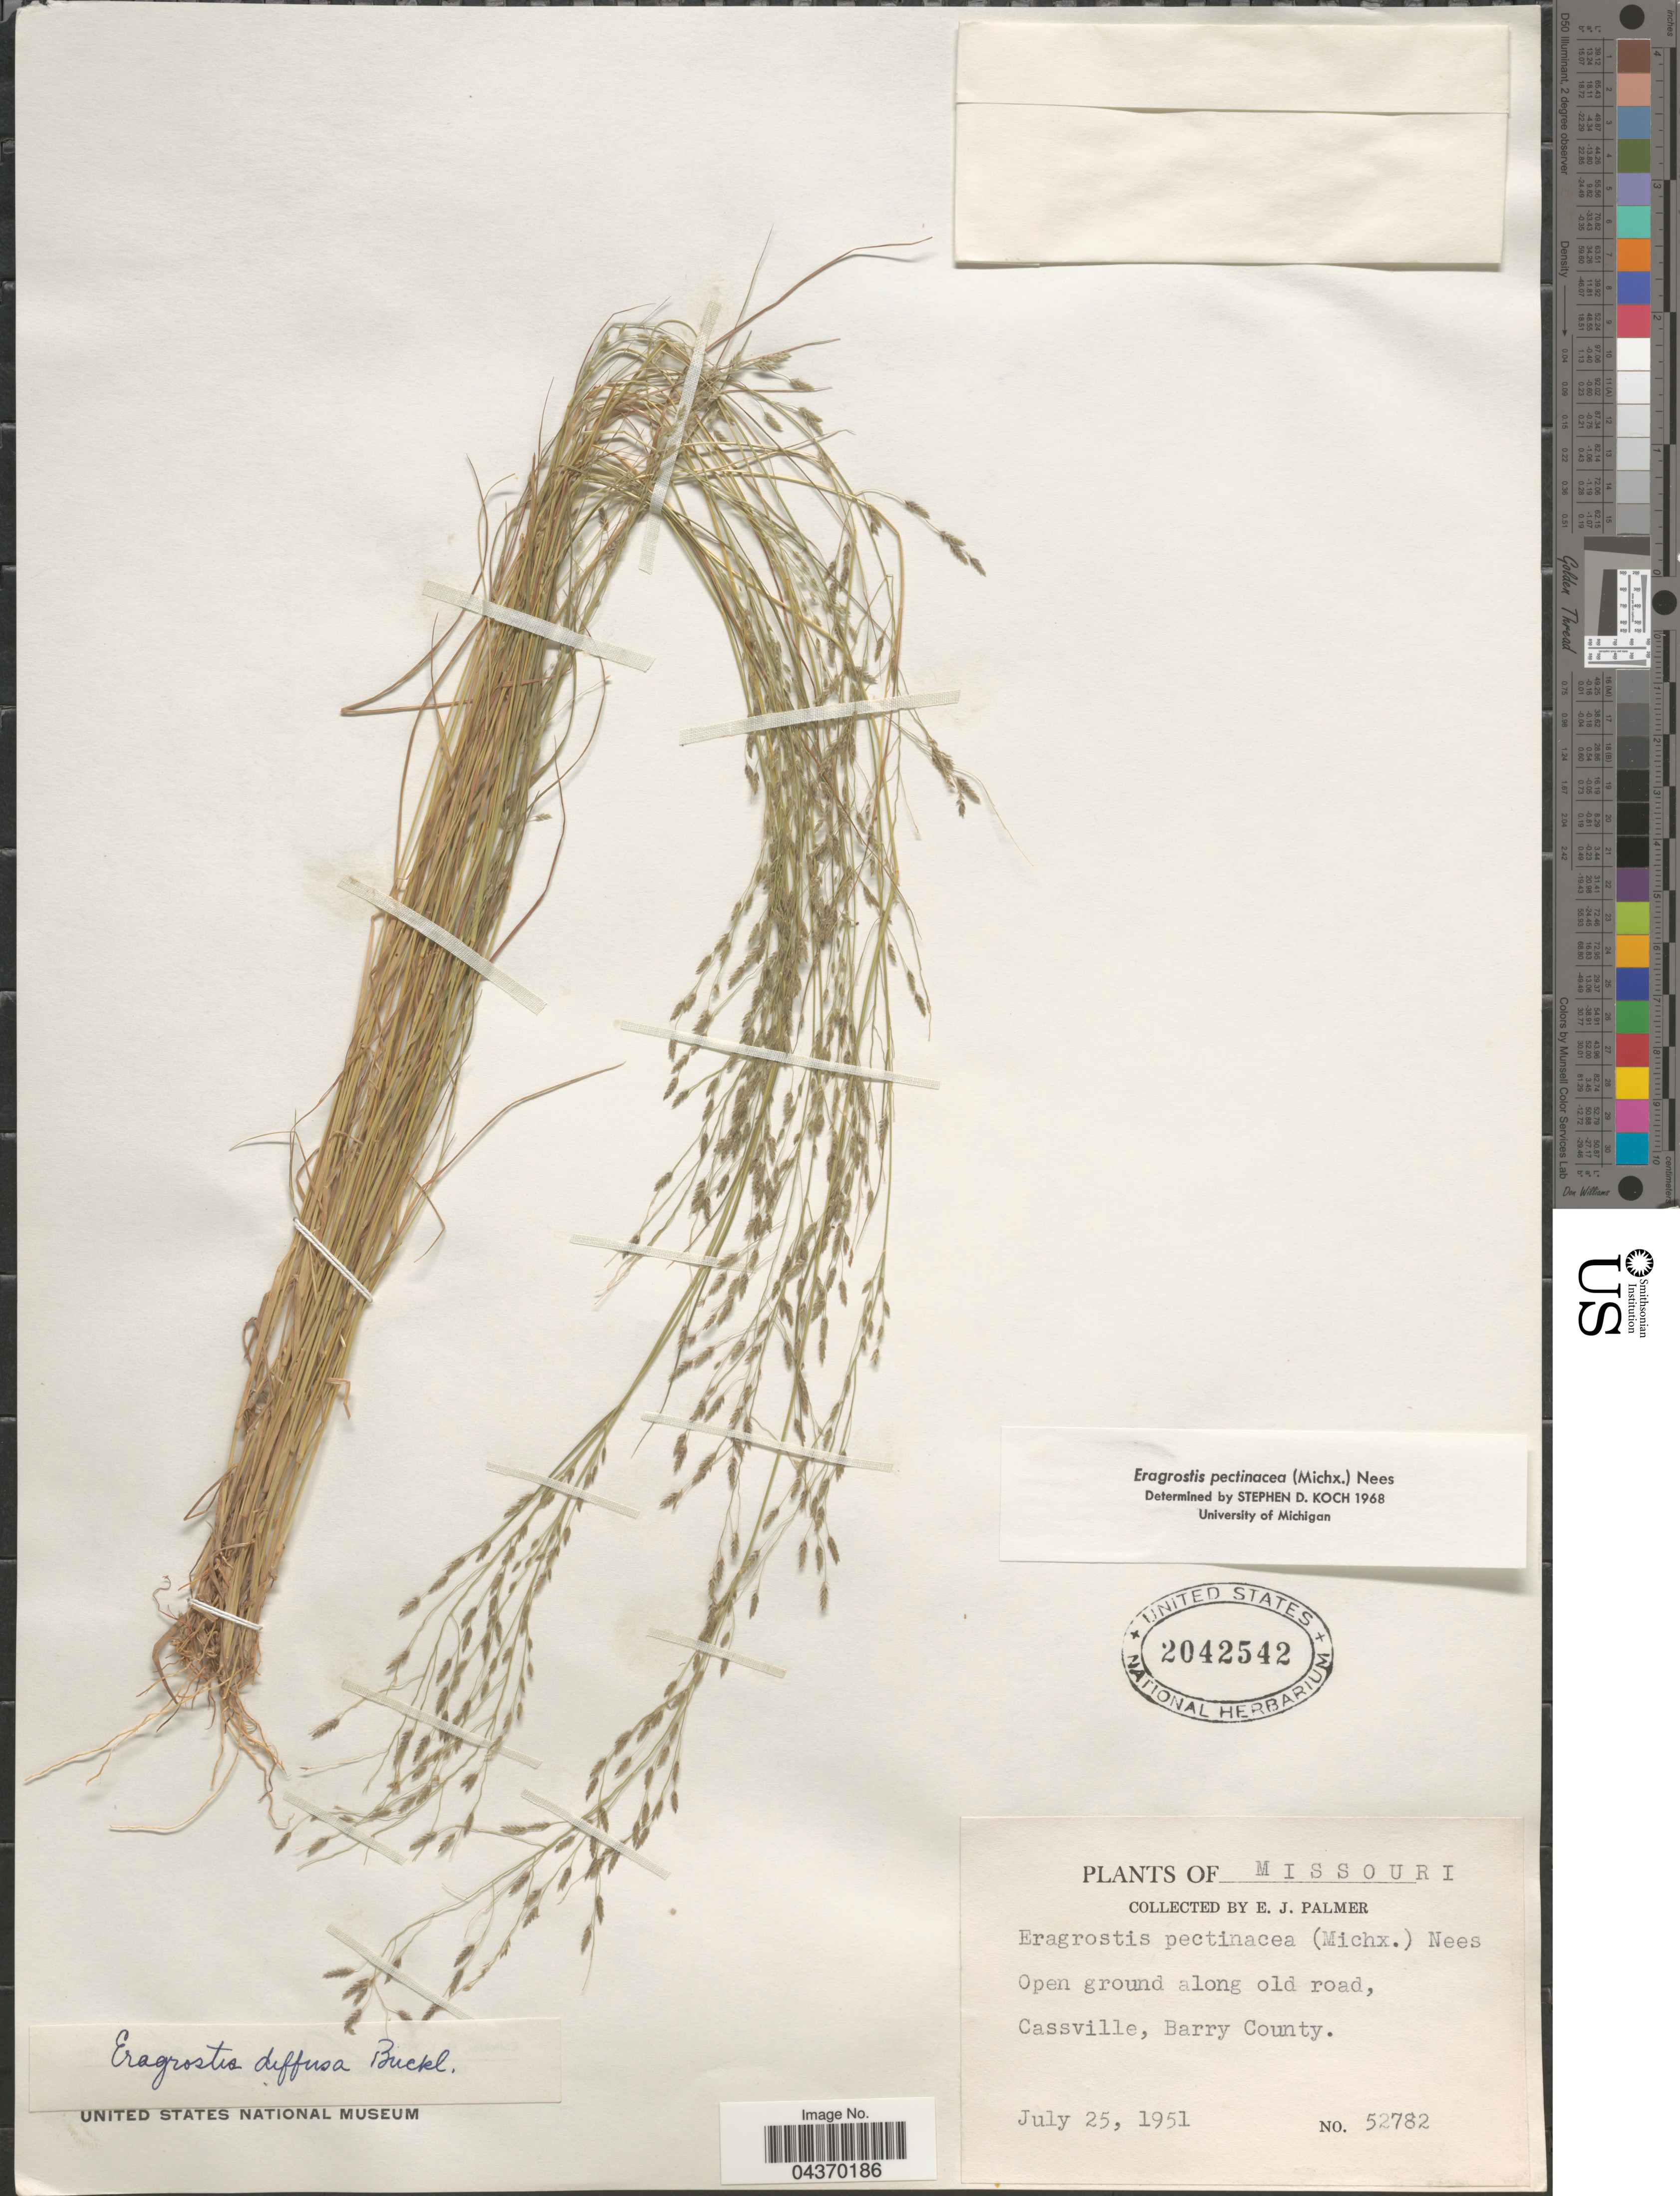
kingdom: Plantae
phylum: Tracheophyta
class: Liliopsida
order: Poales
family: Poaceae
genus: Eragrostis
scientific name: Eragrostis pectinacea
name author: (Michx.) Nees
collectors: E. J. Palmer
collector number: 52782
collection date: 1951-07-25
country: United States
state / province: Missouri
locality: Open ground along old road, Cassville, Barry County.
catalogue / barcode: US 2042542